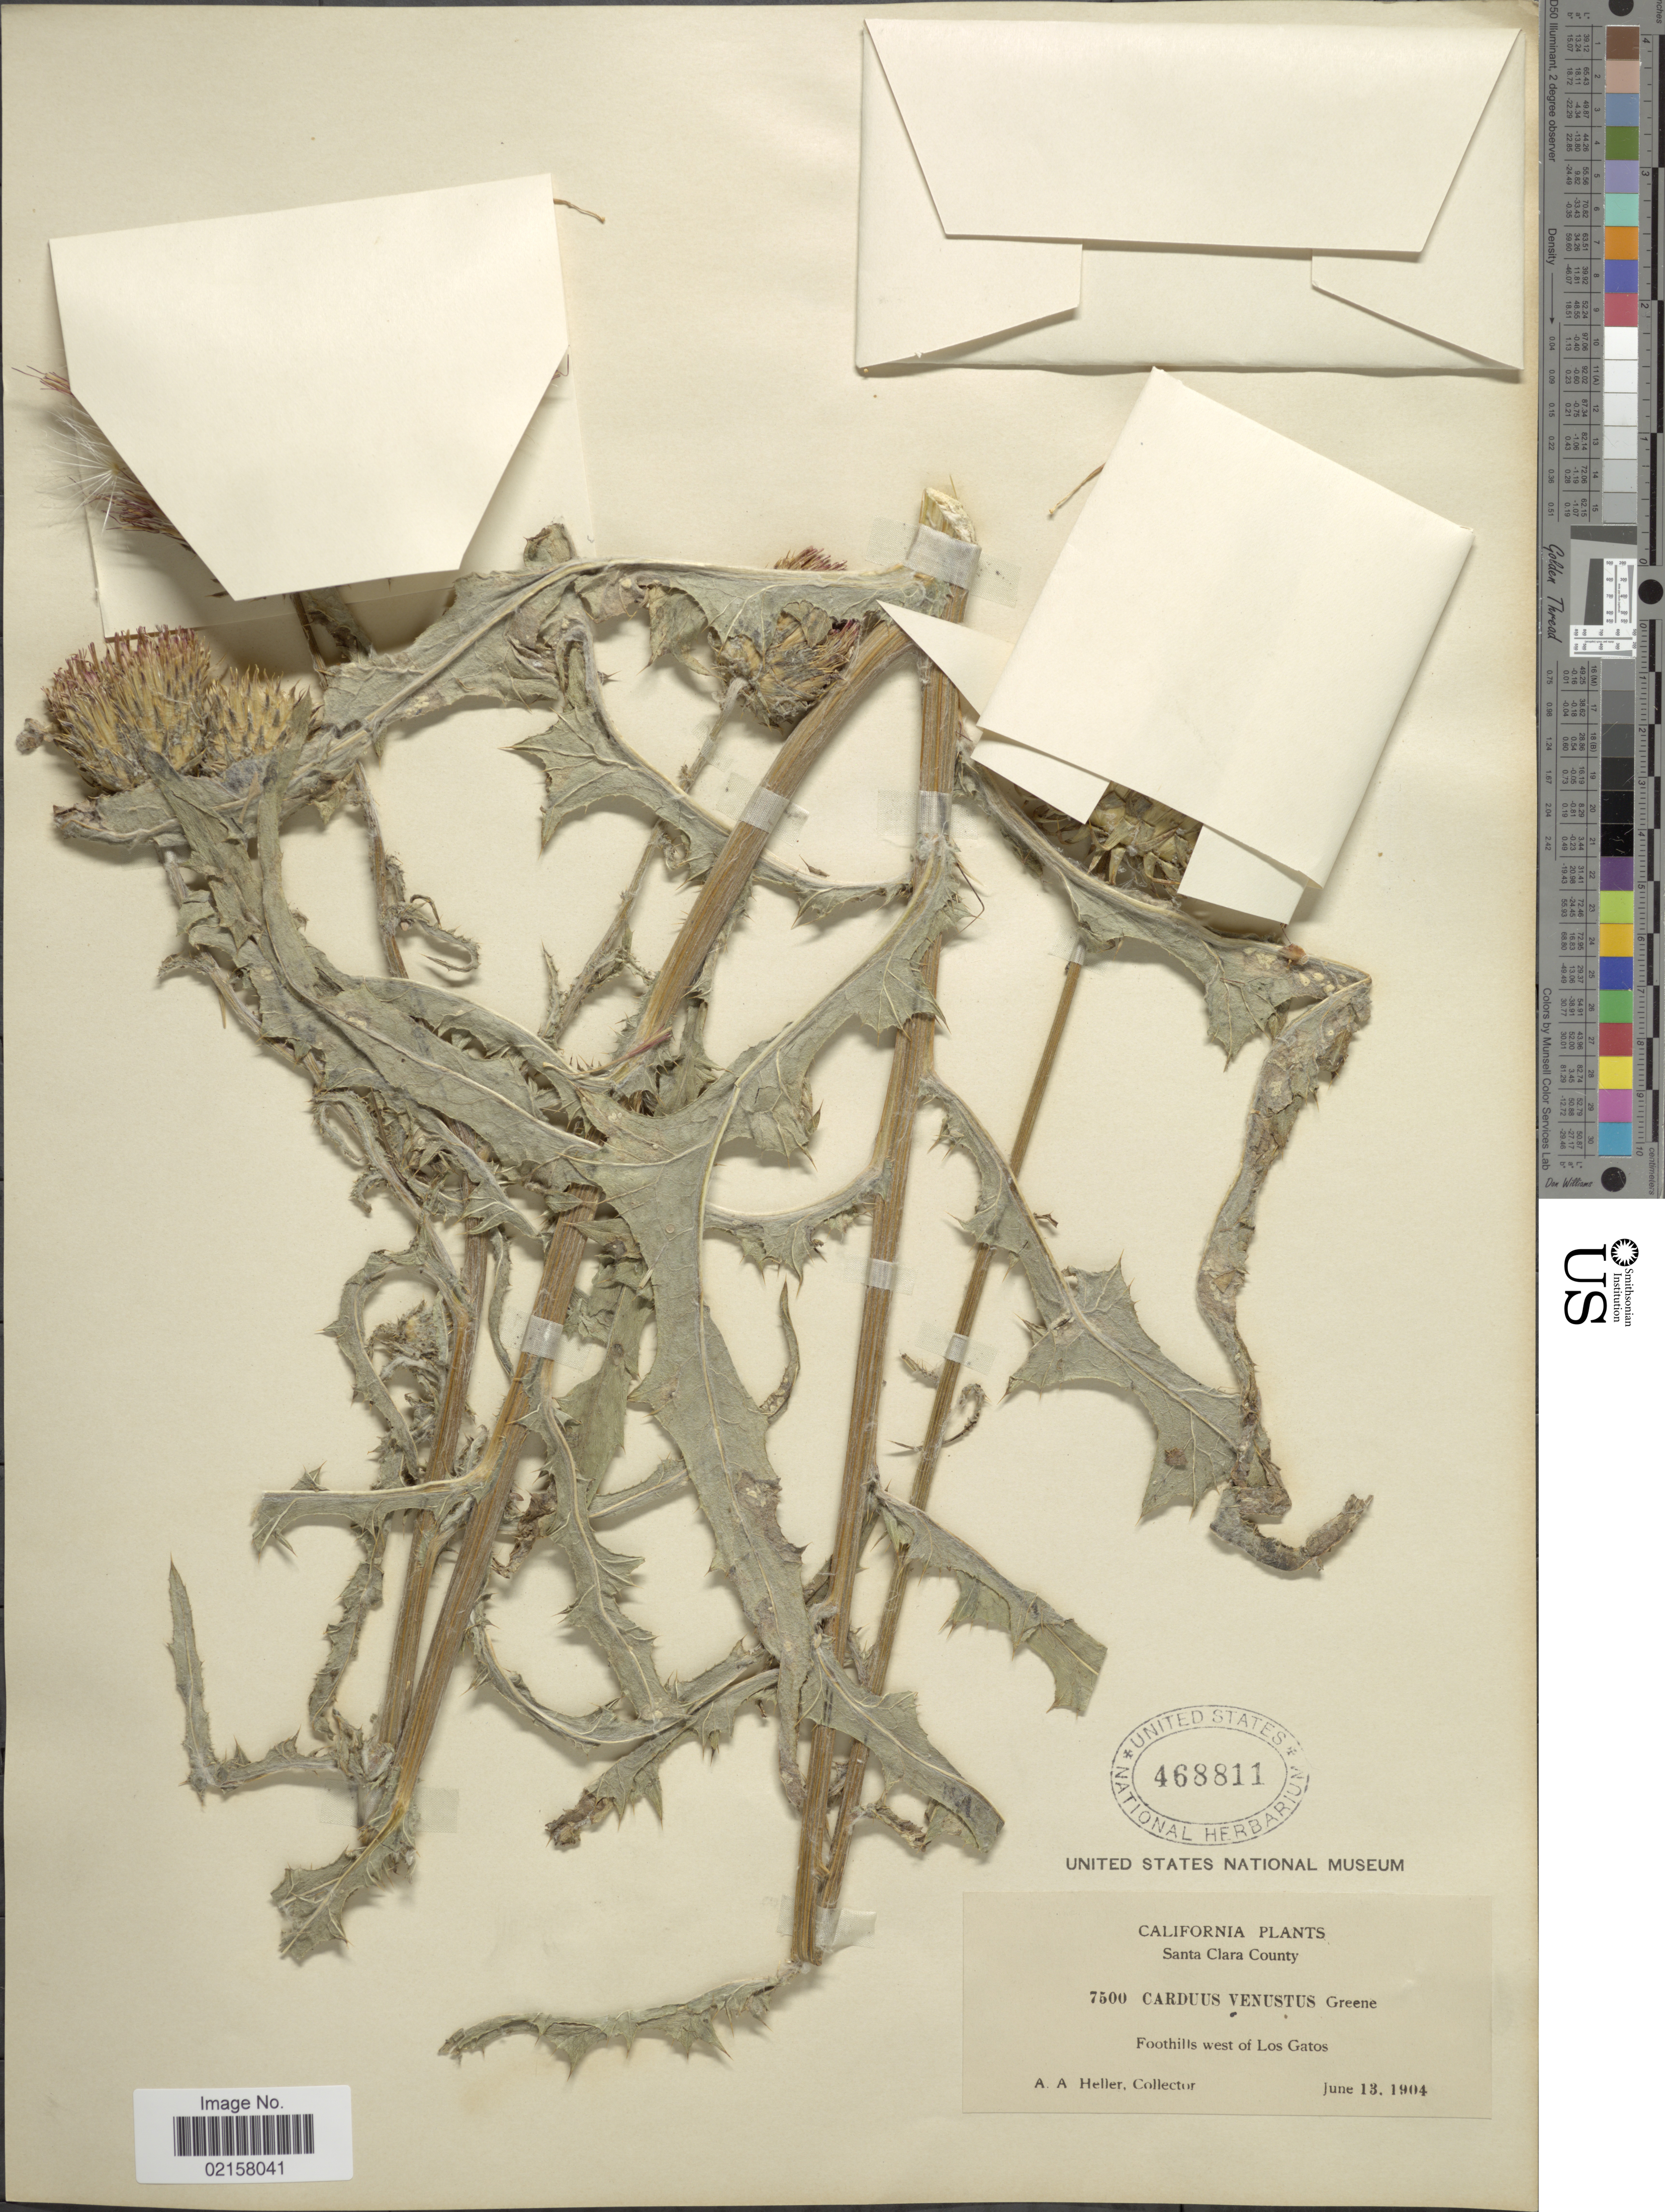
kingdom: Plantae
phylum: Tracheophyta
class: Magnoliopsida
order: Asterales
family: Asteraceae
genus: Cirsium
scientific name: Cirsium venustum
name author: Porta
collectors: A. A. Heller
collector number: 7500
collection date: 1904-06-13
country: United States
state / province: California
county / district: Santa Clara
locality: Santa Clara County, foothills west of Los Gatos.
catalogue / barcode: US 468811